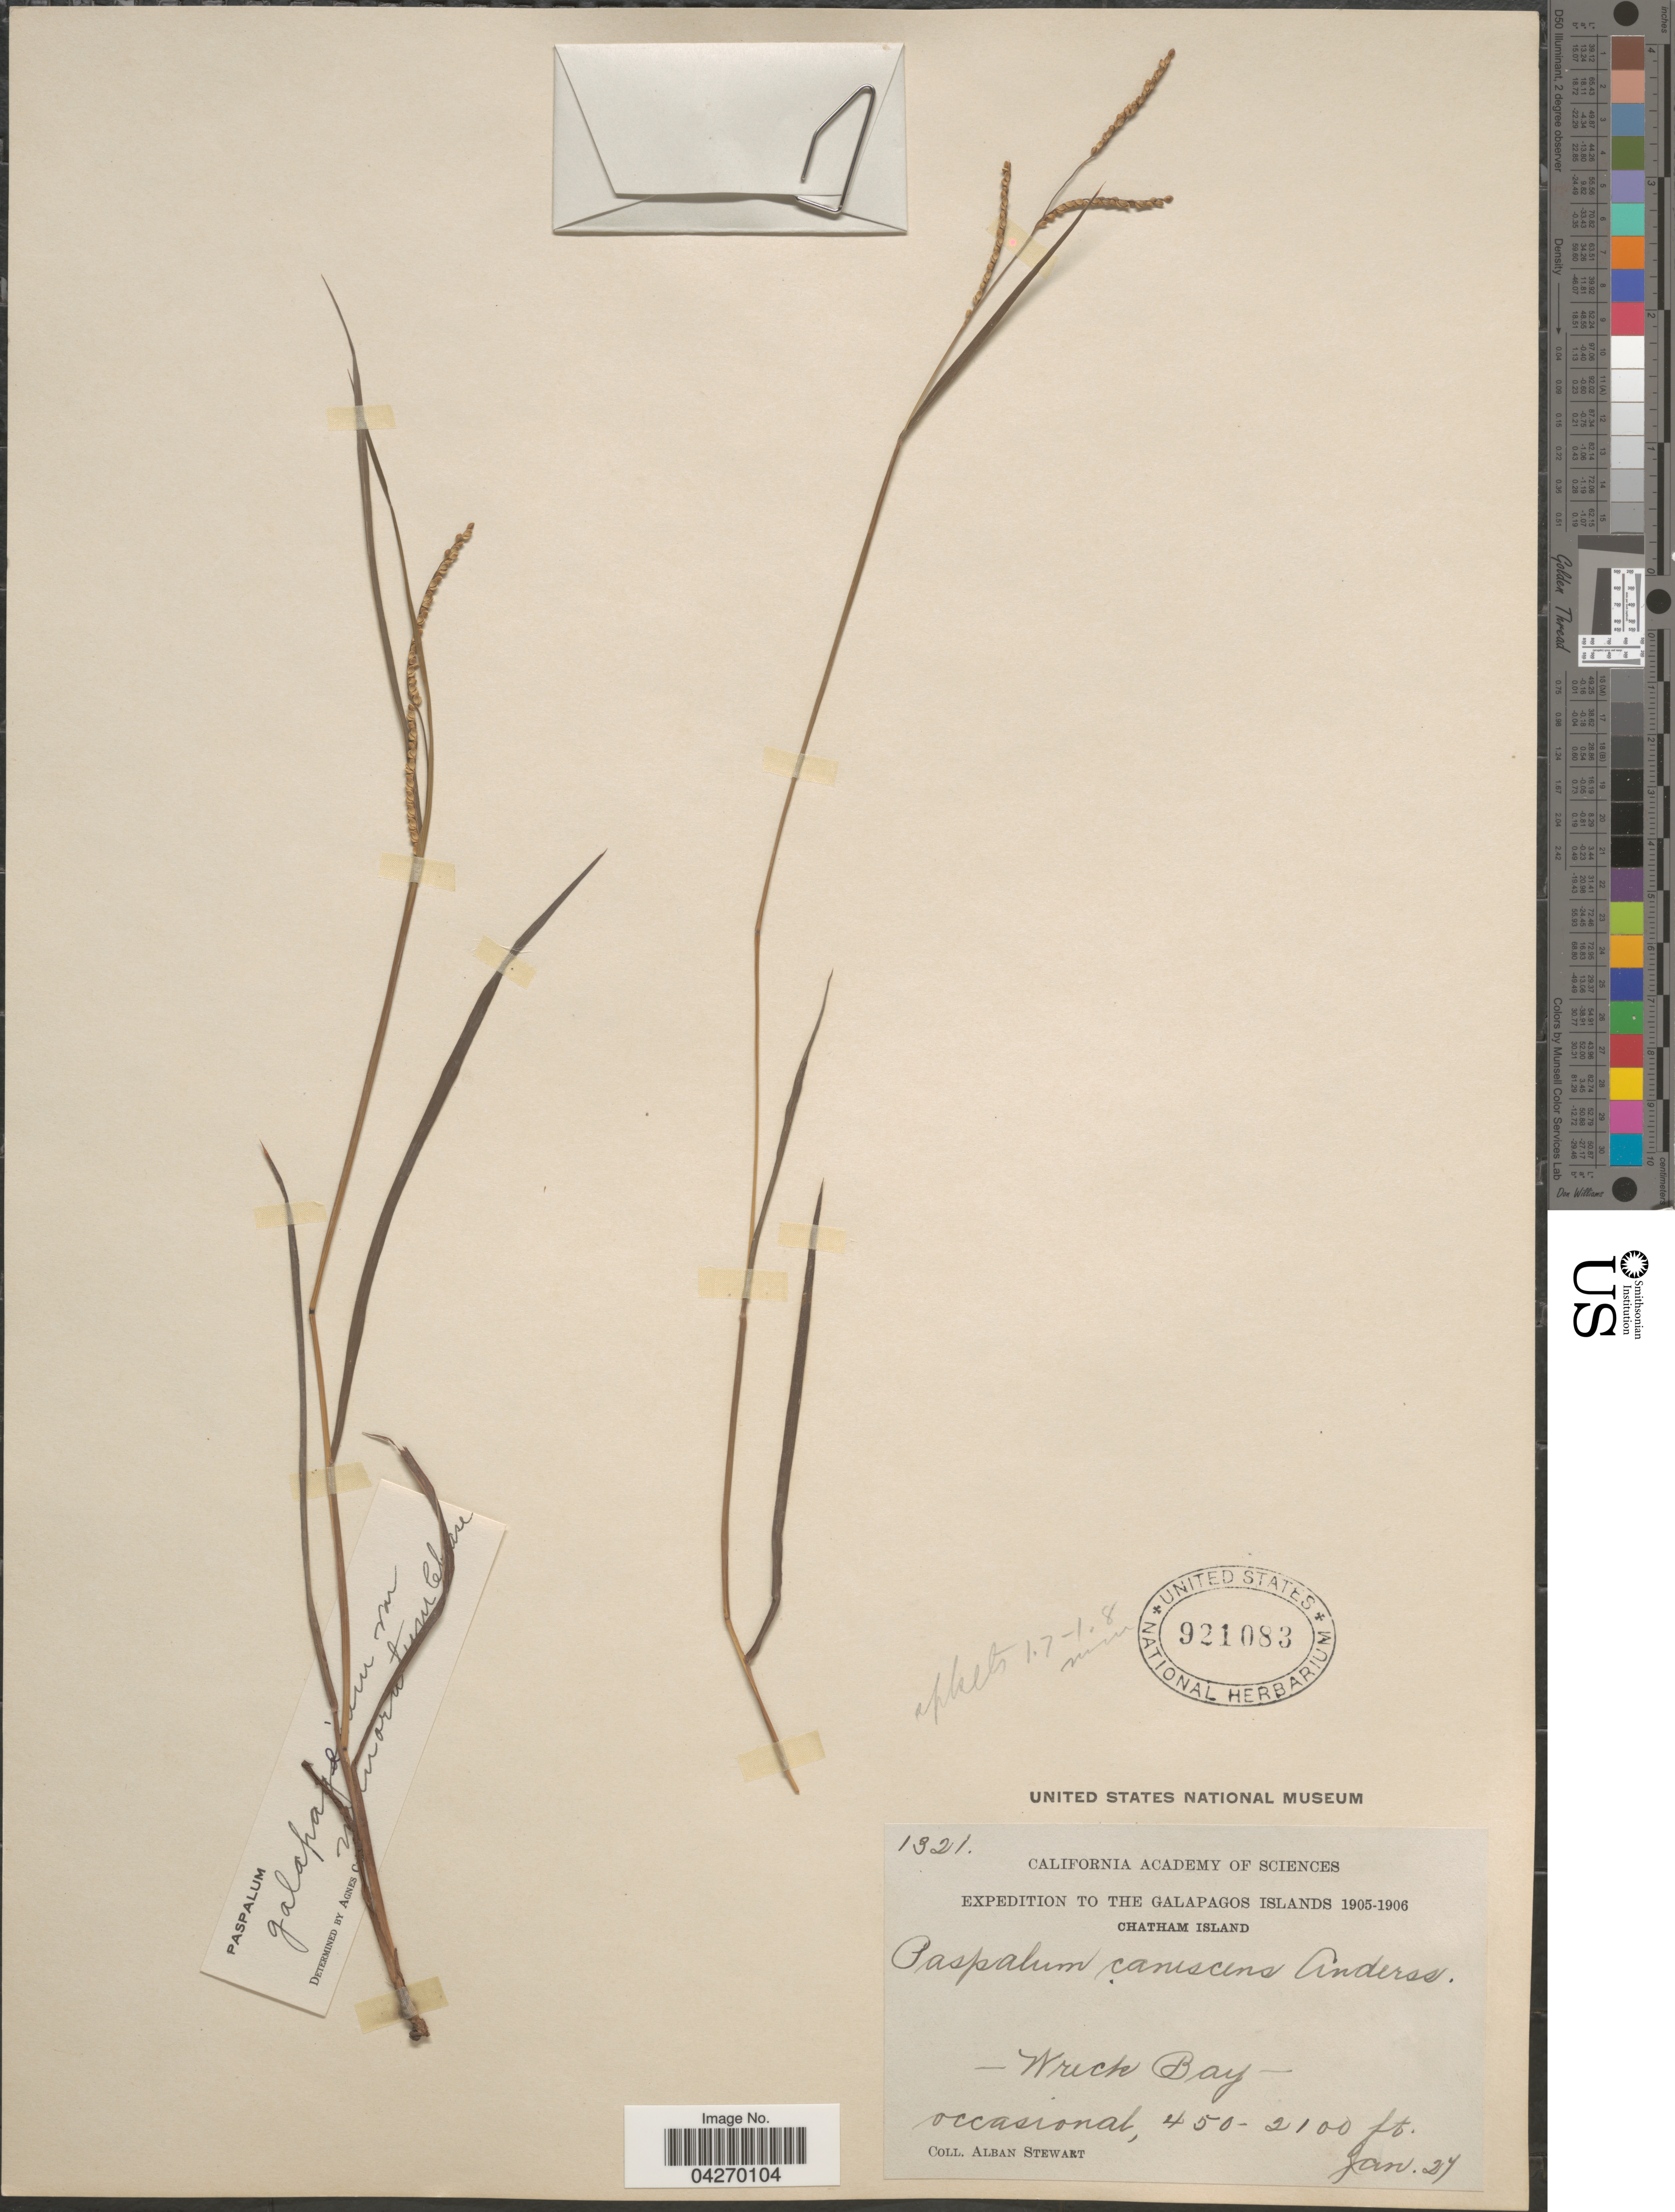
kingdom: Plantae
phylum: Tracheophyta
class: Liliopsida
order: Poales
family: Poaceae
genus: Paspalum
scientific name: Paspalum galapageium var. minoratum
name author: Chase ex Hitchc.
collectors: A. Stewart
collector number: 1321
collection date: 1905-01-21/1906-01-21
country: Ecuador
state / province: Colón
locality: Expedition to the Galapagos Islands 1905-1906. Chatham Island. Wreck Bay.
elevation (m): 137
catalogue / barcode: US 921083